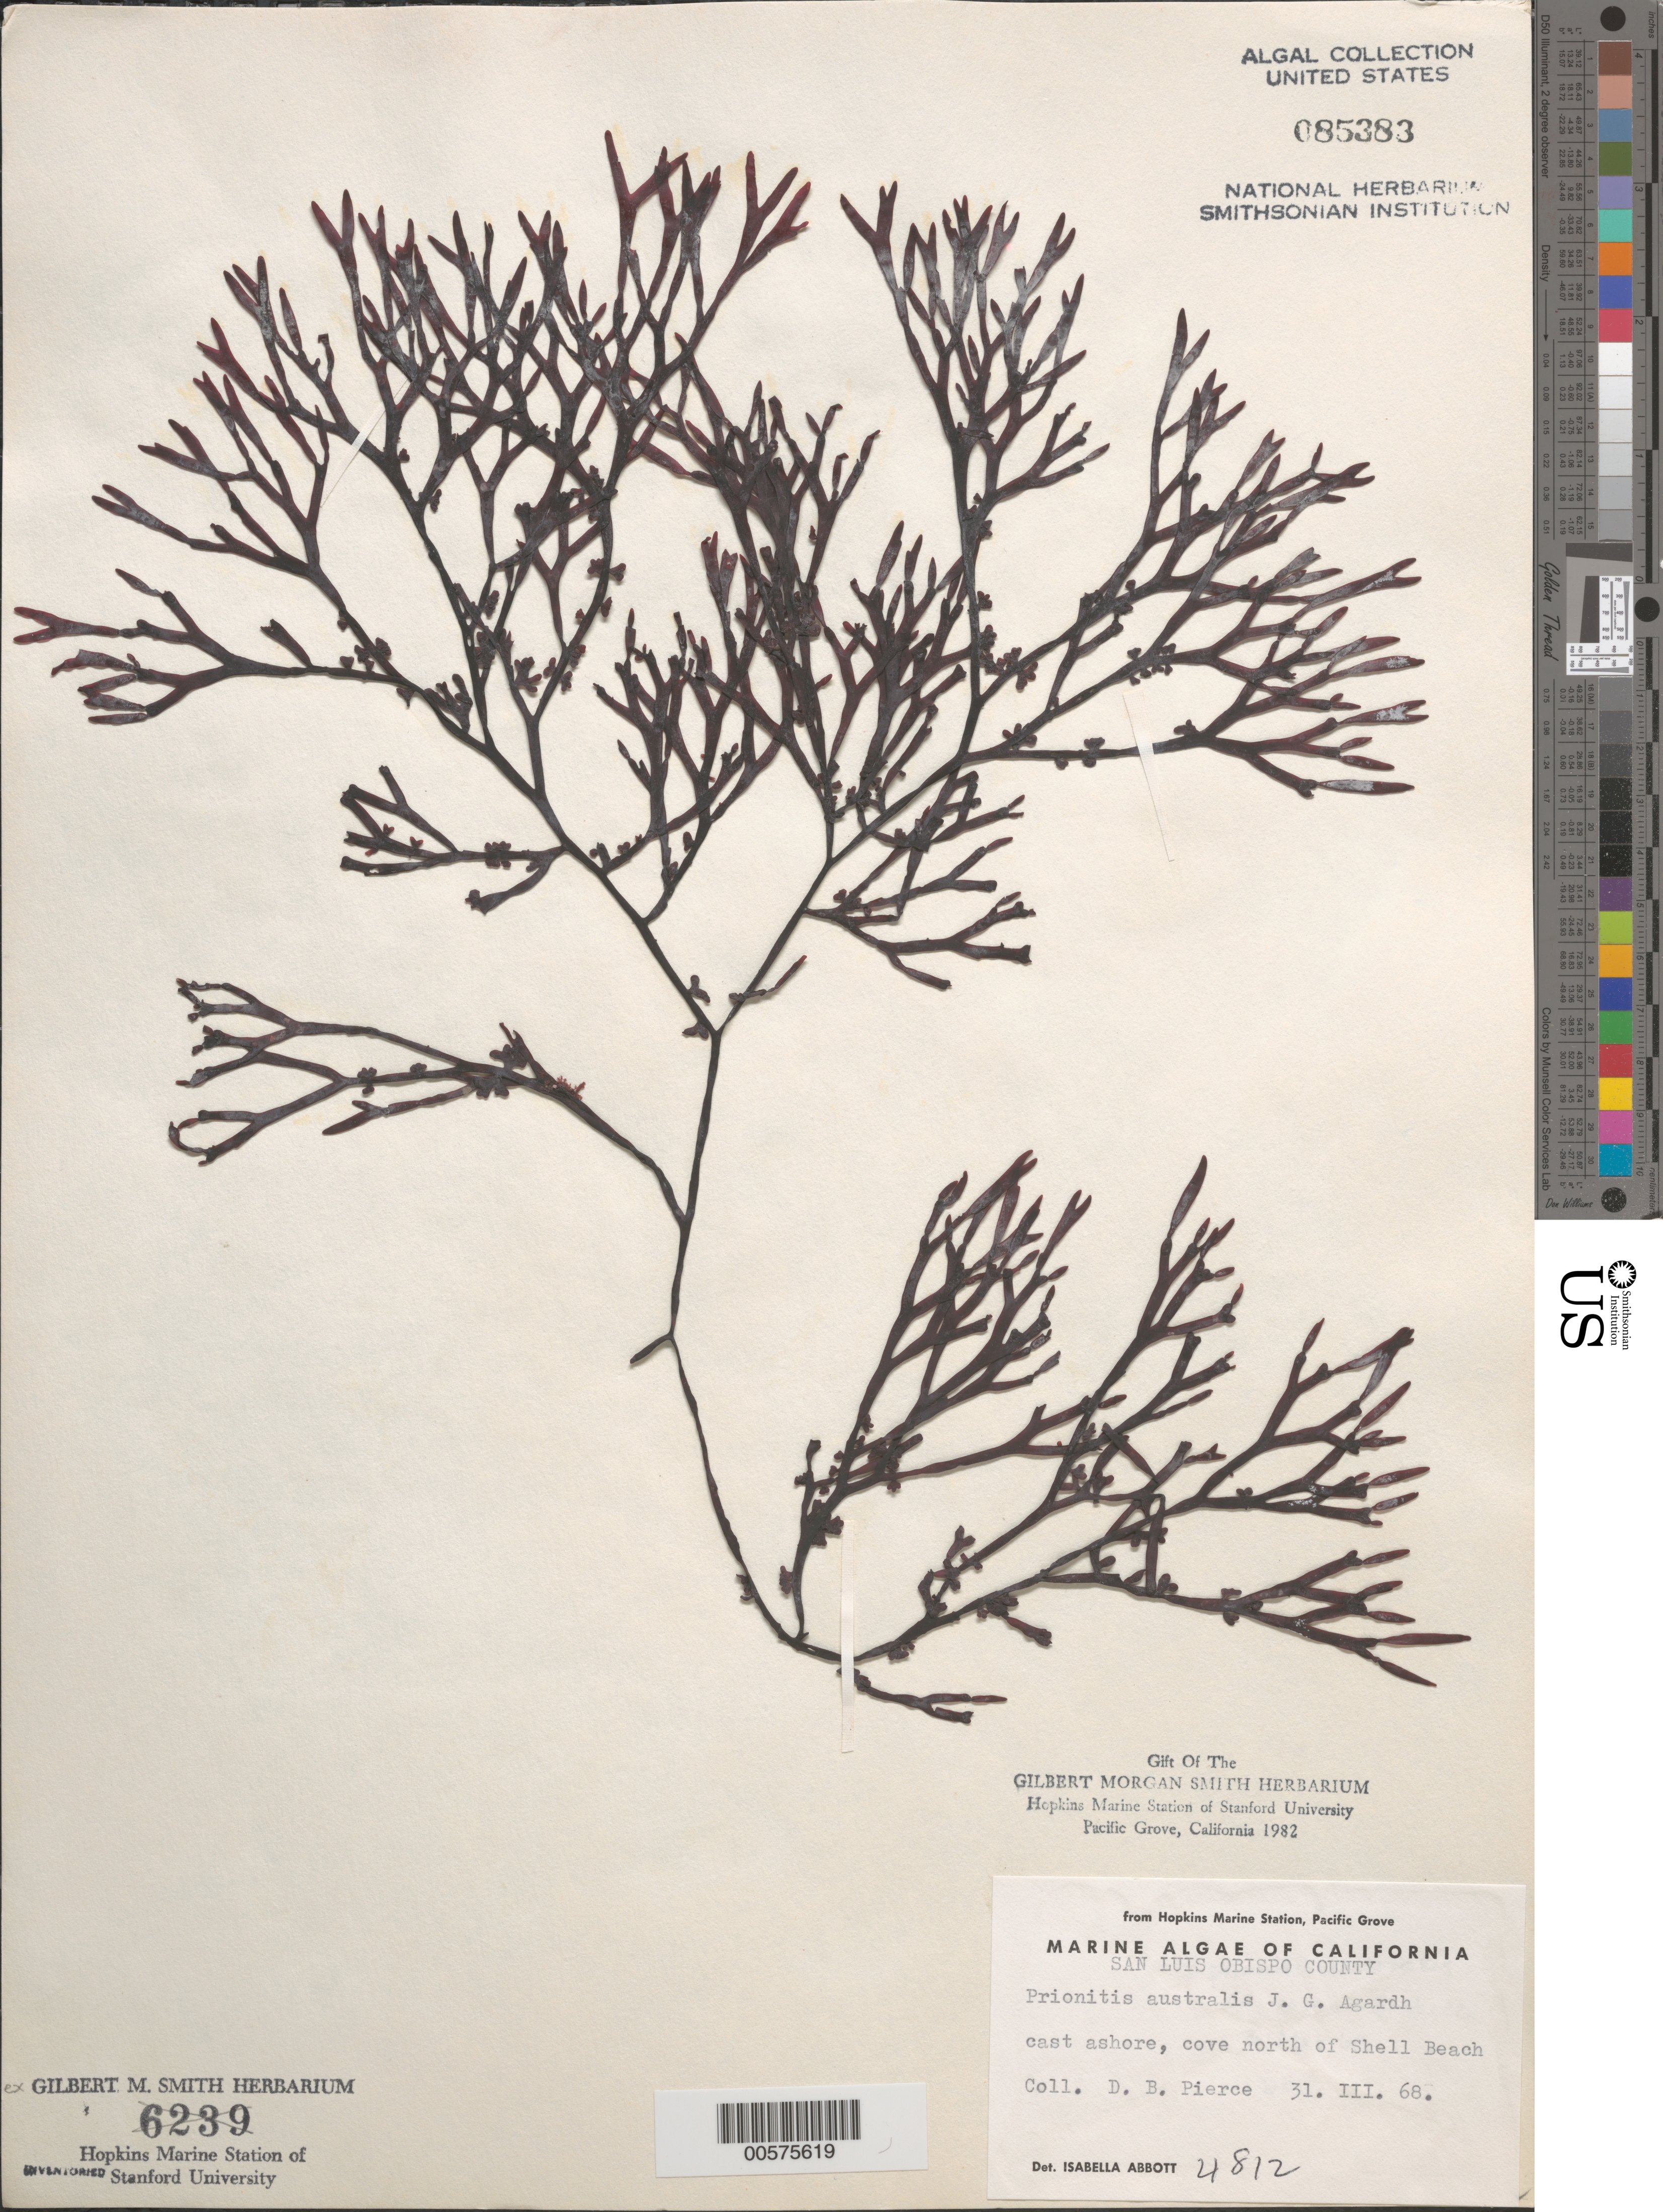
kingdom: Plantae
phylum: Rhodophyta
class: Florideophyceae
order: Cryptonemiales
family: Cryptonemiaceae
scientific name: Prionitis australis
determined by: Abbott, Isabella A.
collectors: D. Pierce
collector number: IAA 4812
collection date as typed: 31 Mar 1968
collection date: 1968-03-31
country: United States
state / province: California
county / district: San Luis Obispo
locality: Cove north of Shell Beach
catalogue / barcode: US 85383